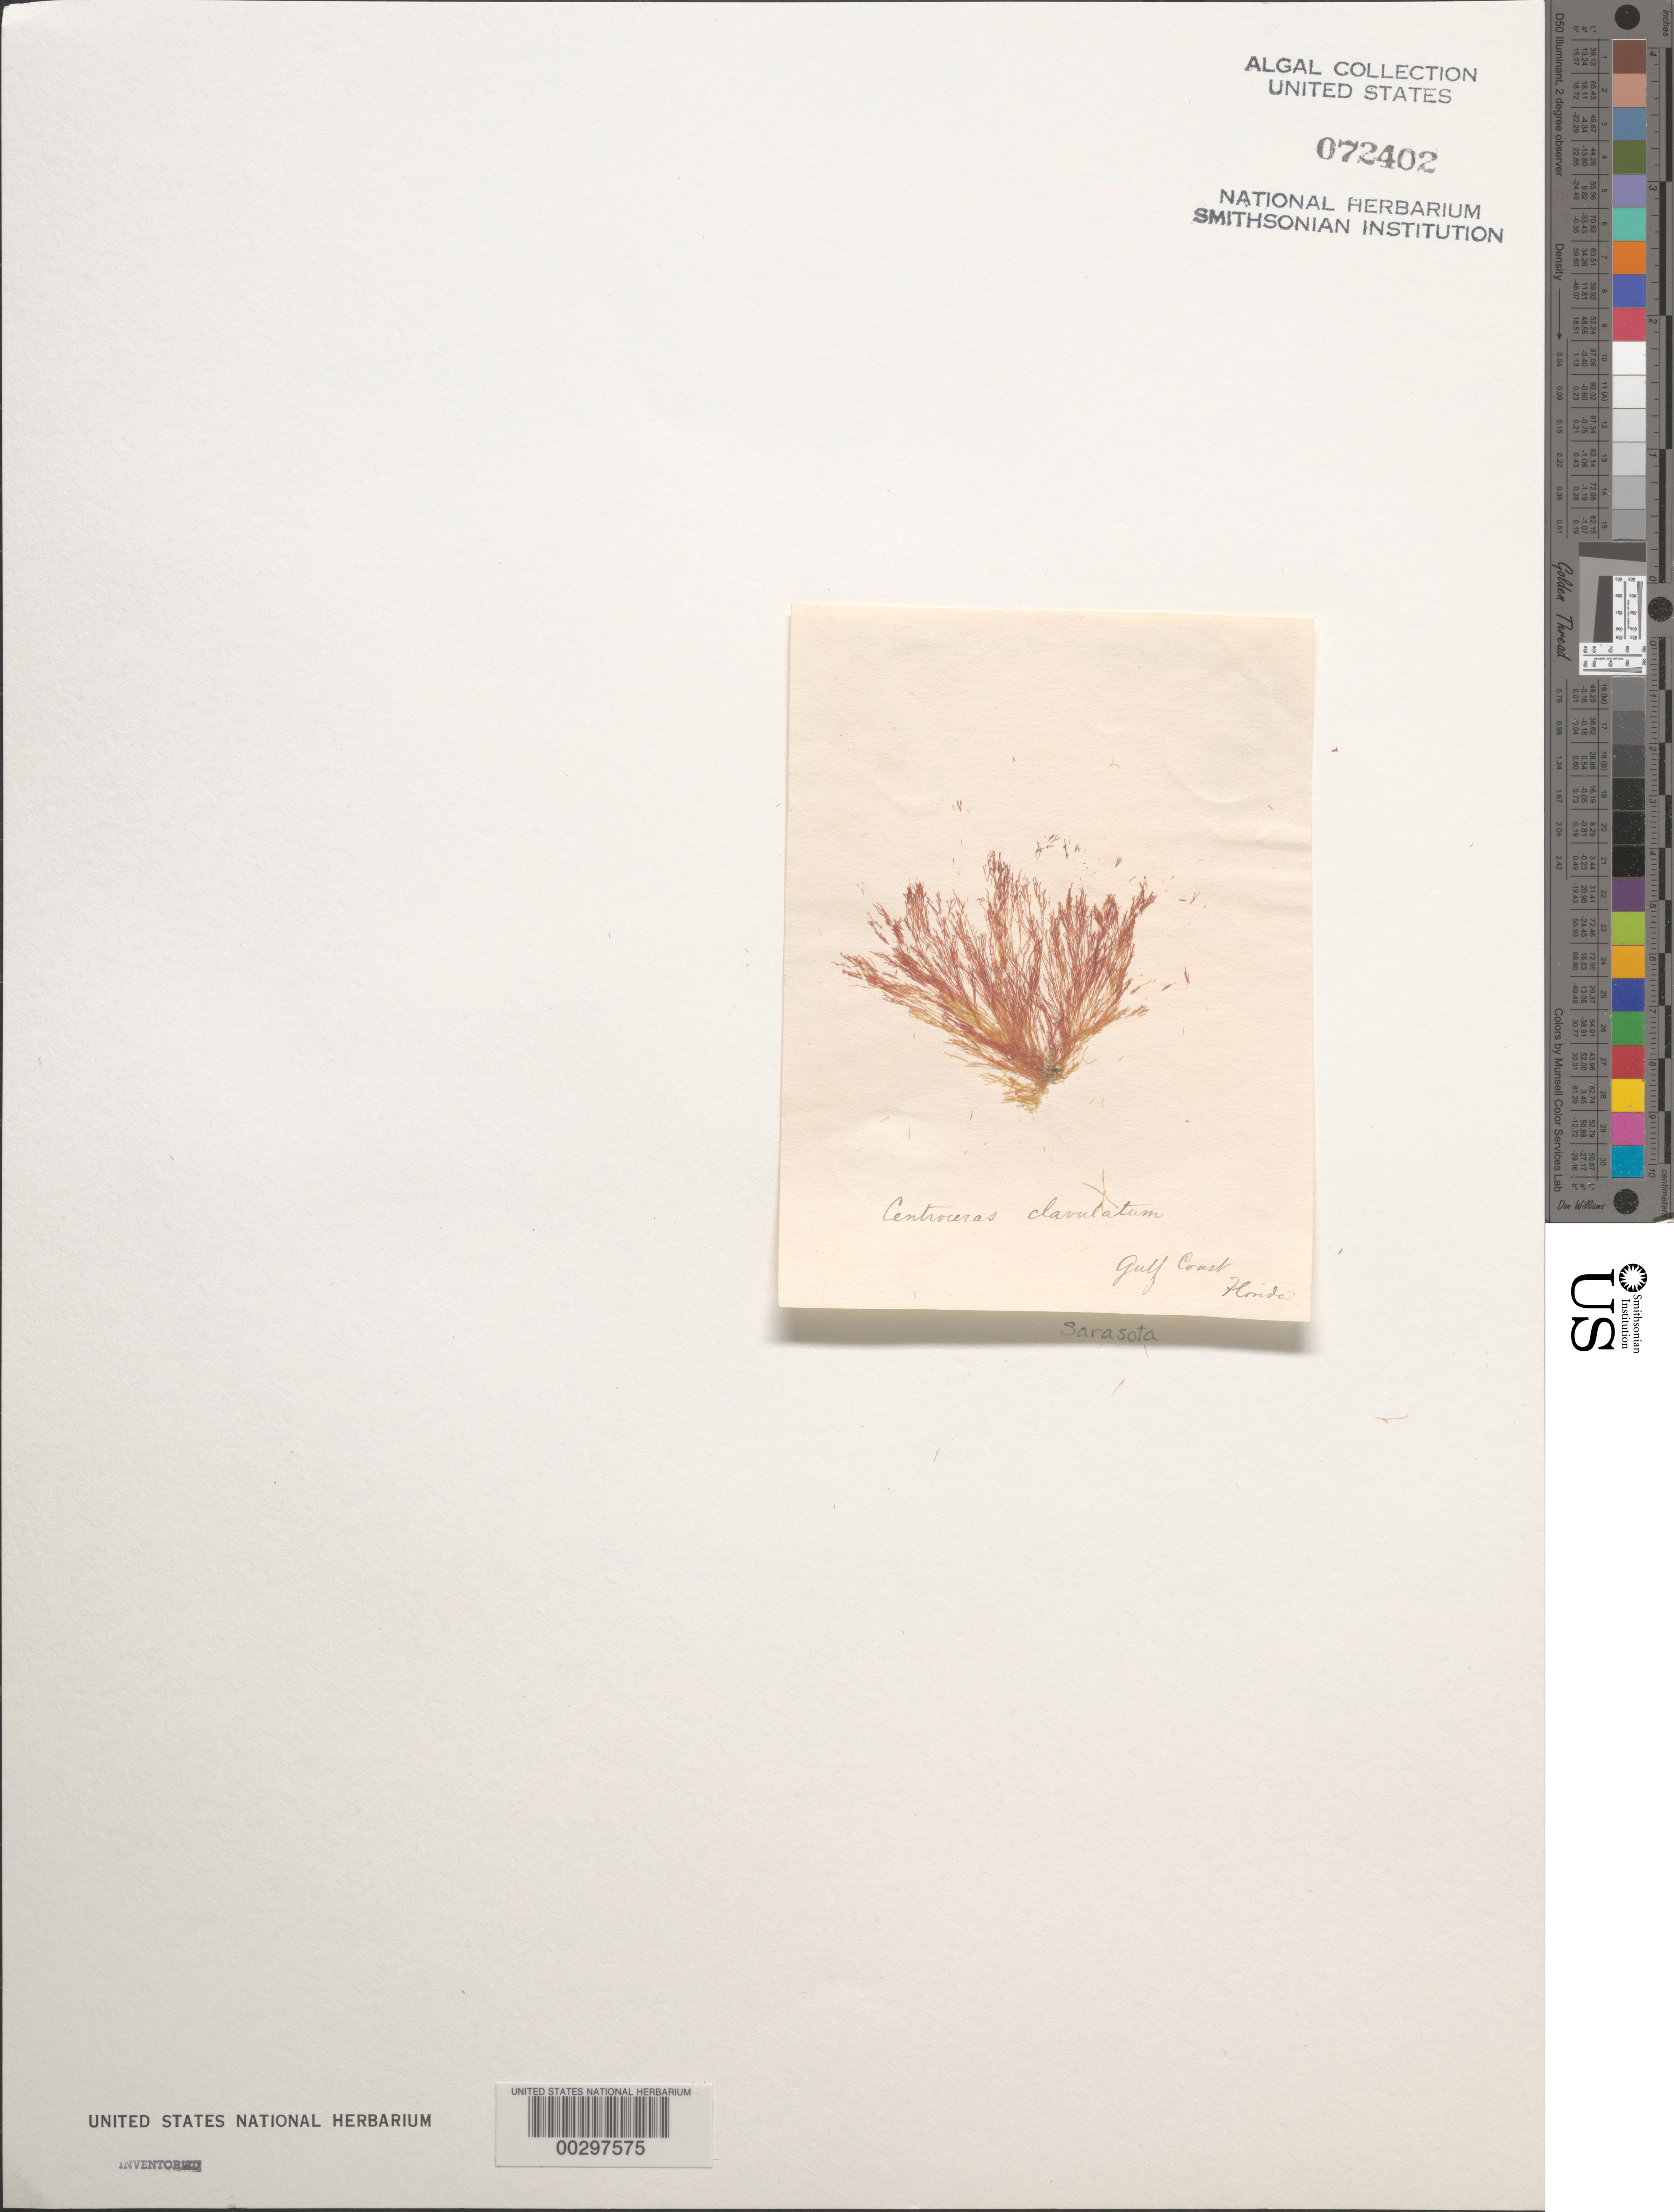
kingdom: Plantae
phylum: Rhodophyta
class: Florideophyceae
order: Ceramiales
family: Ceramiaceae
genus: Centroceras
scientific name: Centroceras clavulatum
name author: (C. Agardh) Mont.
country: United States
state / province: Florida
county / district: Sarasota County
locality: Sarasota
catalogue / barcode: US 72402